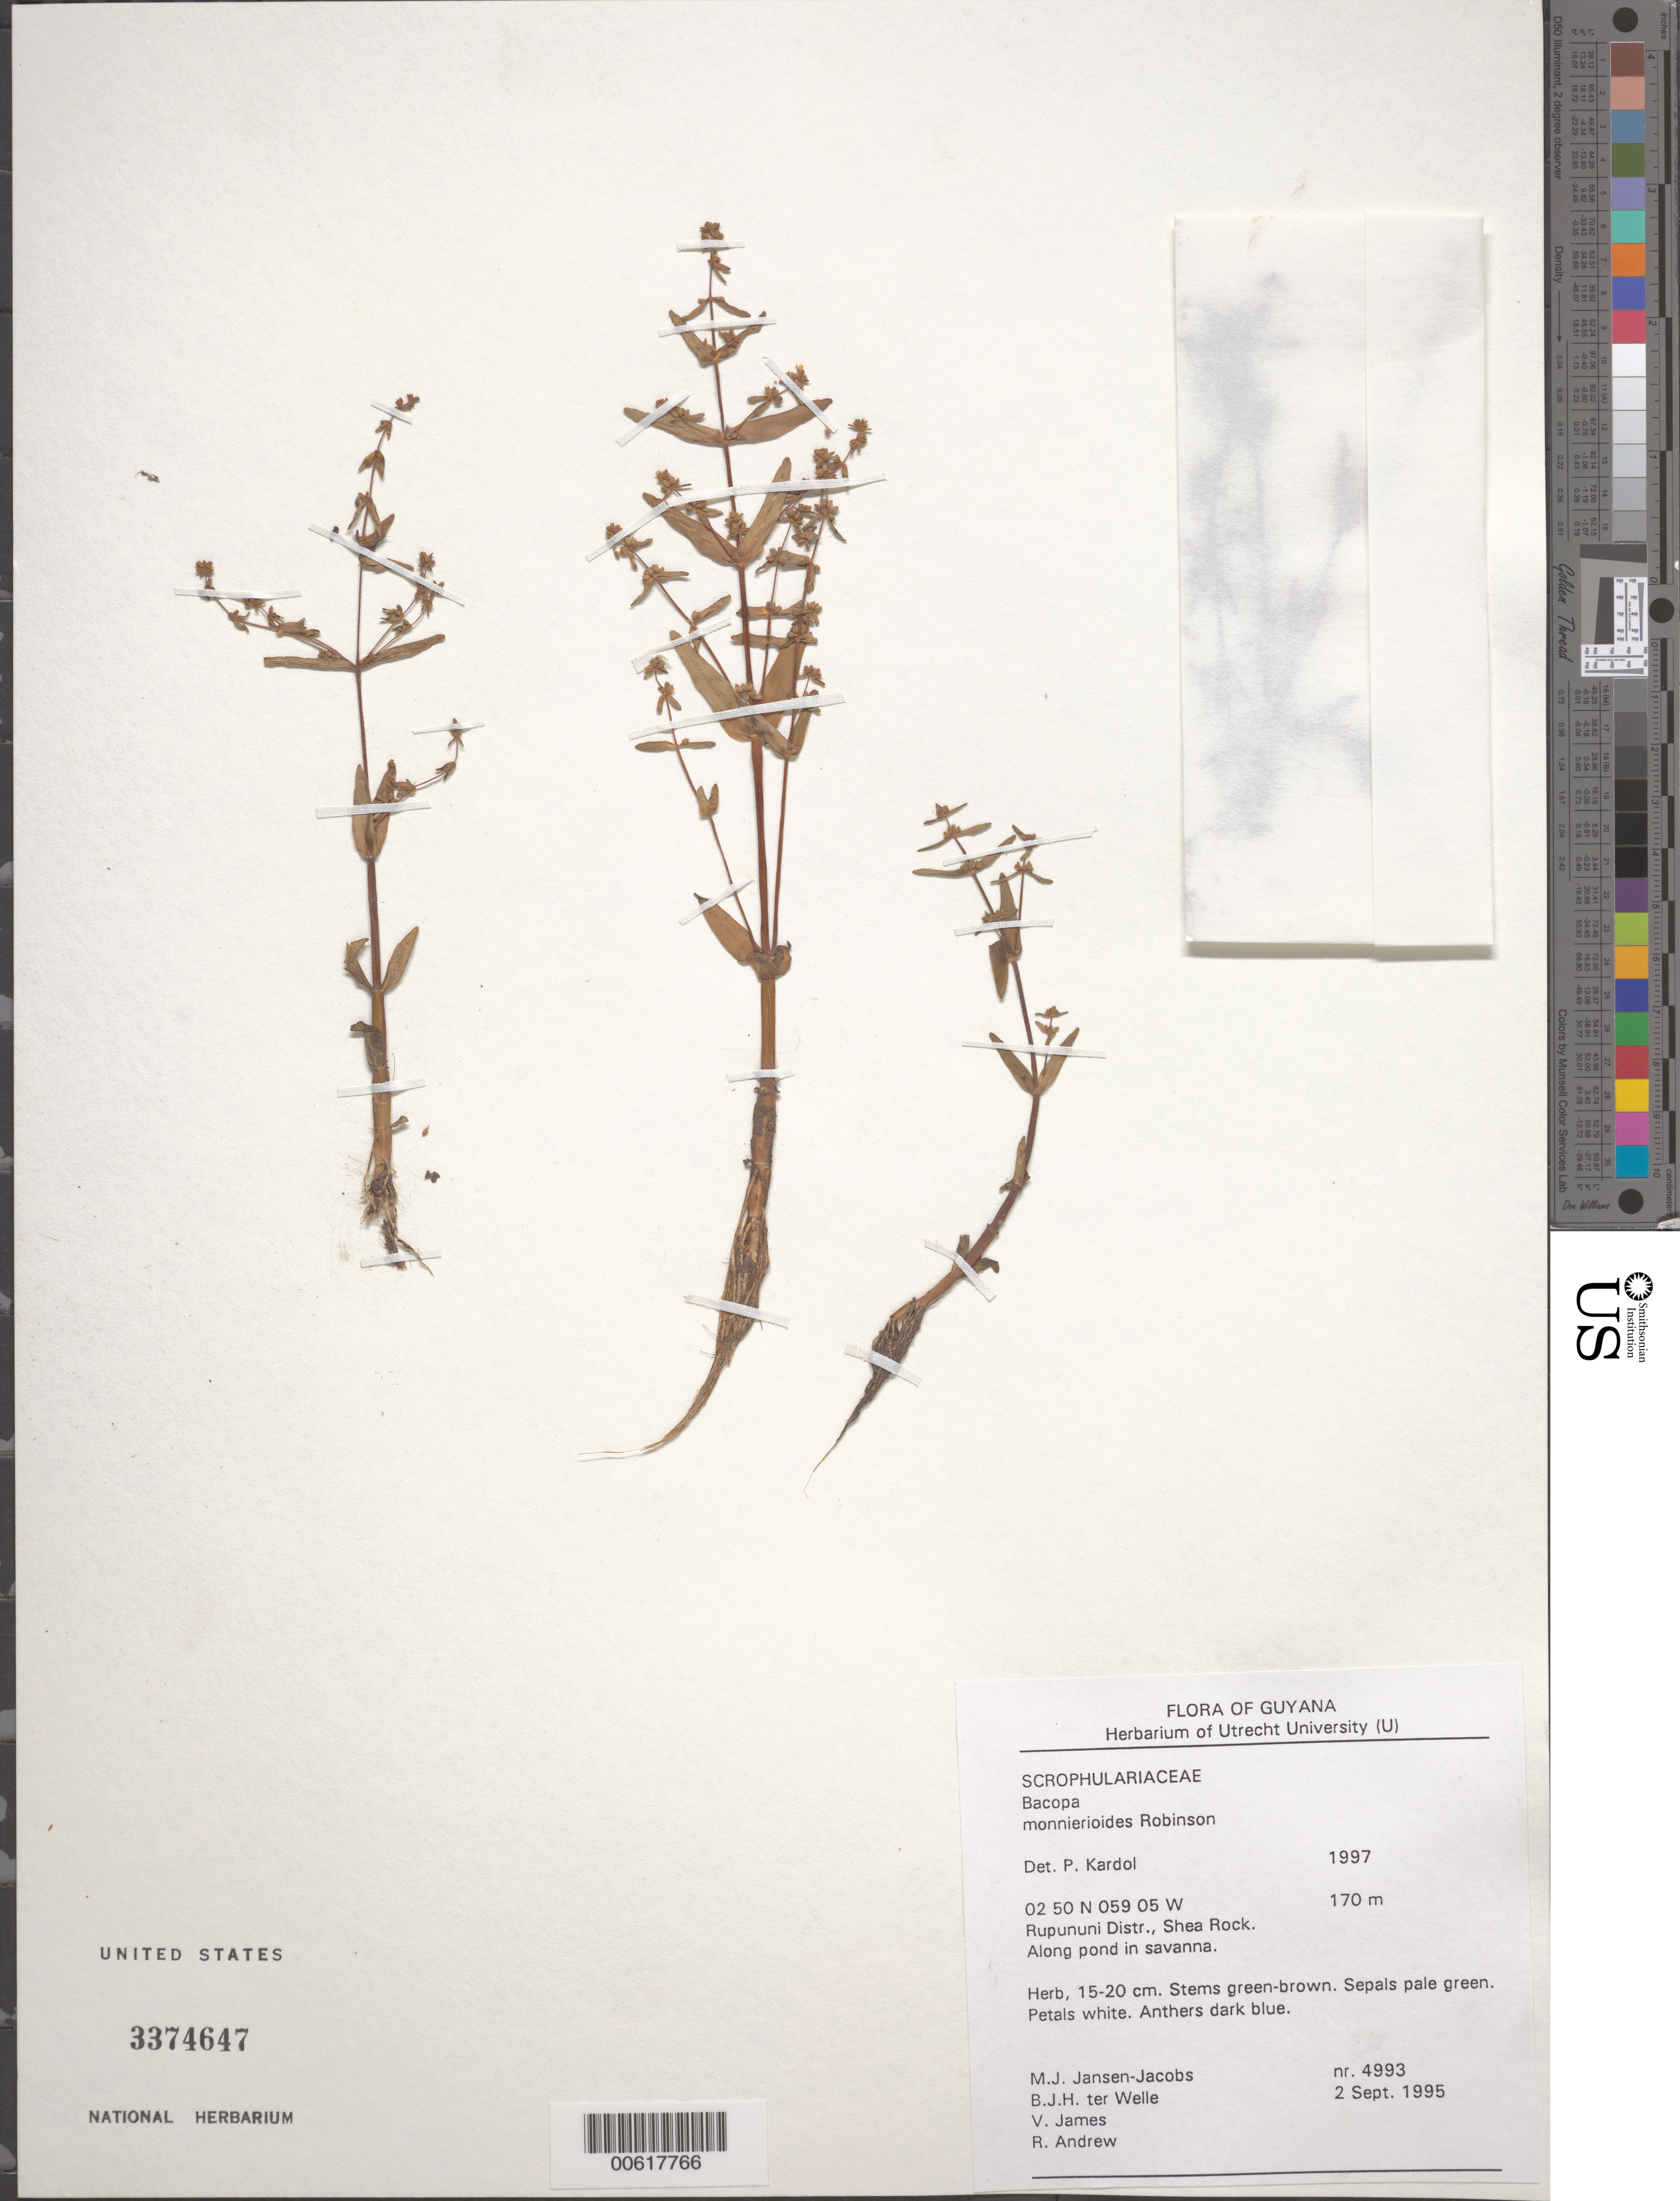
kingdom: Plantae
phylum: Tracheophyta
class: Magnoliopsida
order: Lamiales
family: Plantaginaceae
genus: Bacopa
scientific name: Bacopa monnierioides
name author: (Cham.) B.L. Rob.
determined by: Kardol, P.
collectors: M. J. Jansen-Jacobs, B. Welle, V. James & R. Andrew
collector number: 4993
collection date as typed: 2-Sep-95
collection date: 1995-09-02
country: Guyana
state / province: U. Takutu-U. Essequibo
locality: Shea Rock, Rupununi Dist.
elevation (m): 170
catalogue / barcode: US 3374647